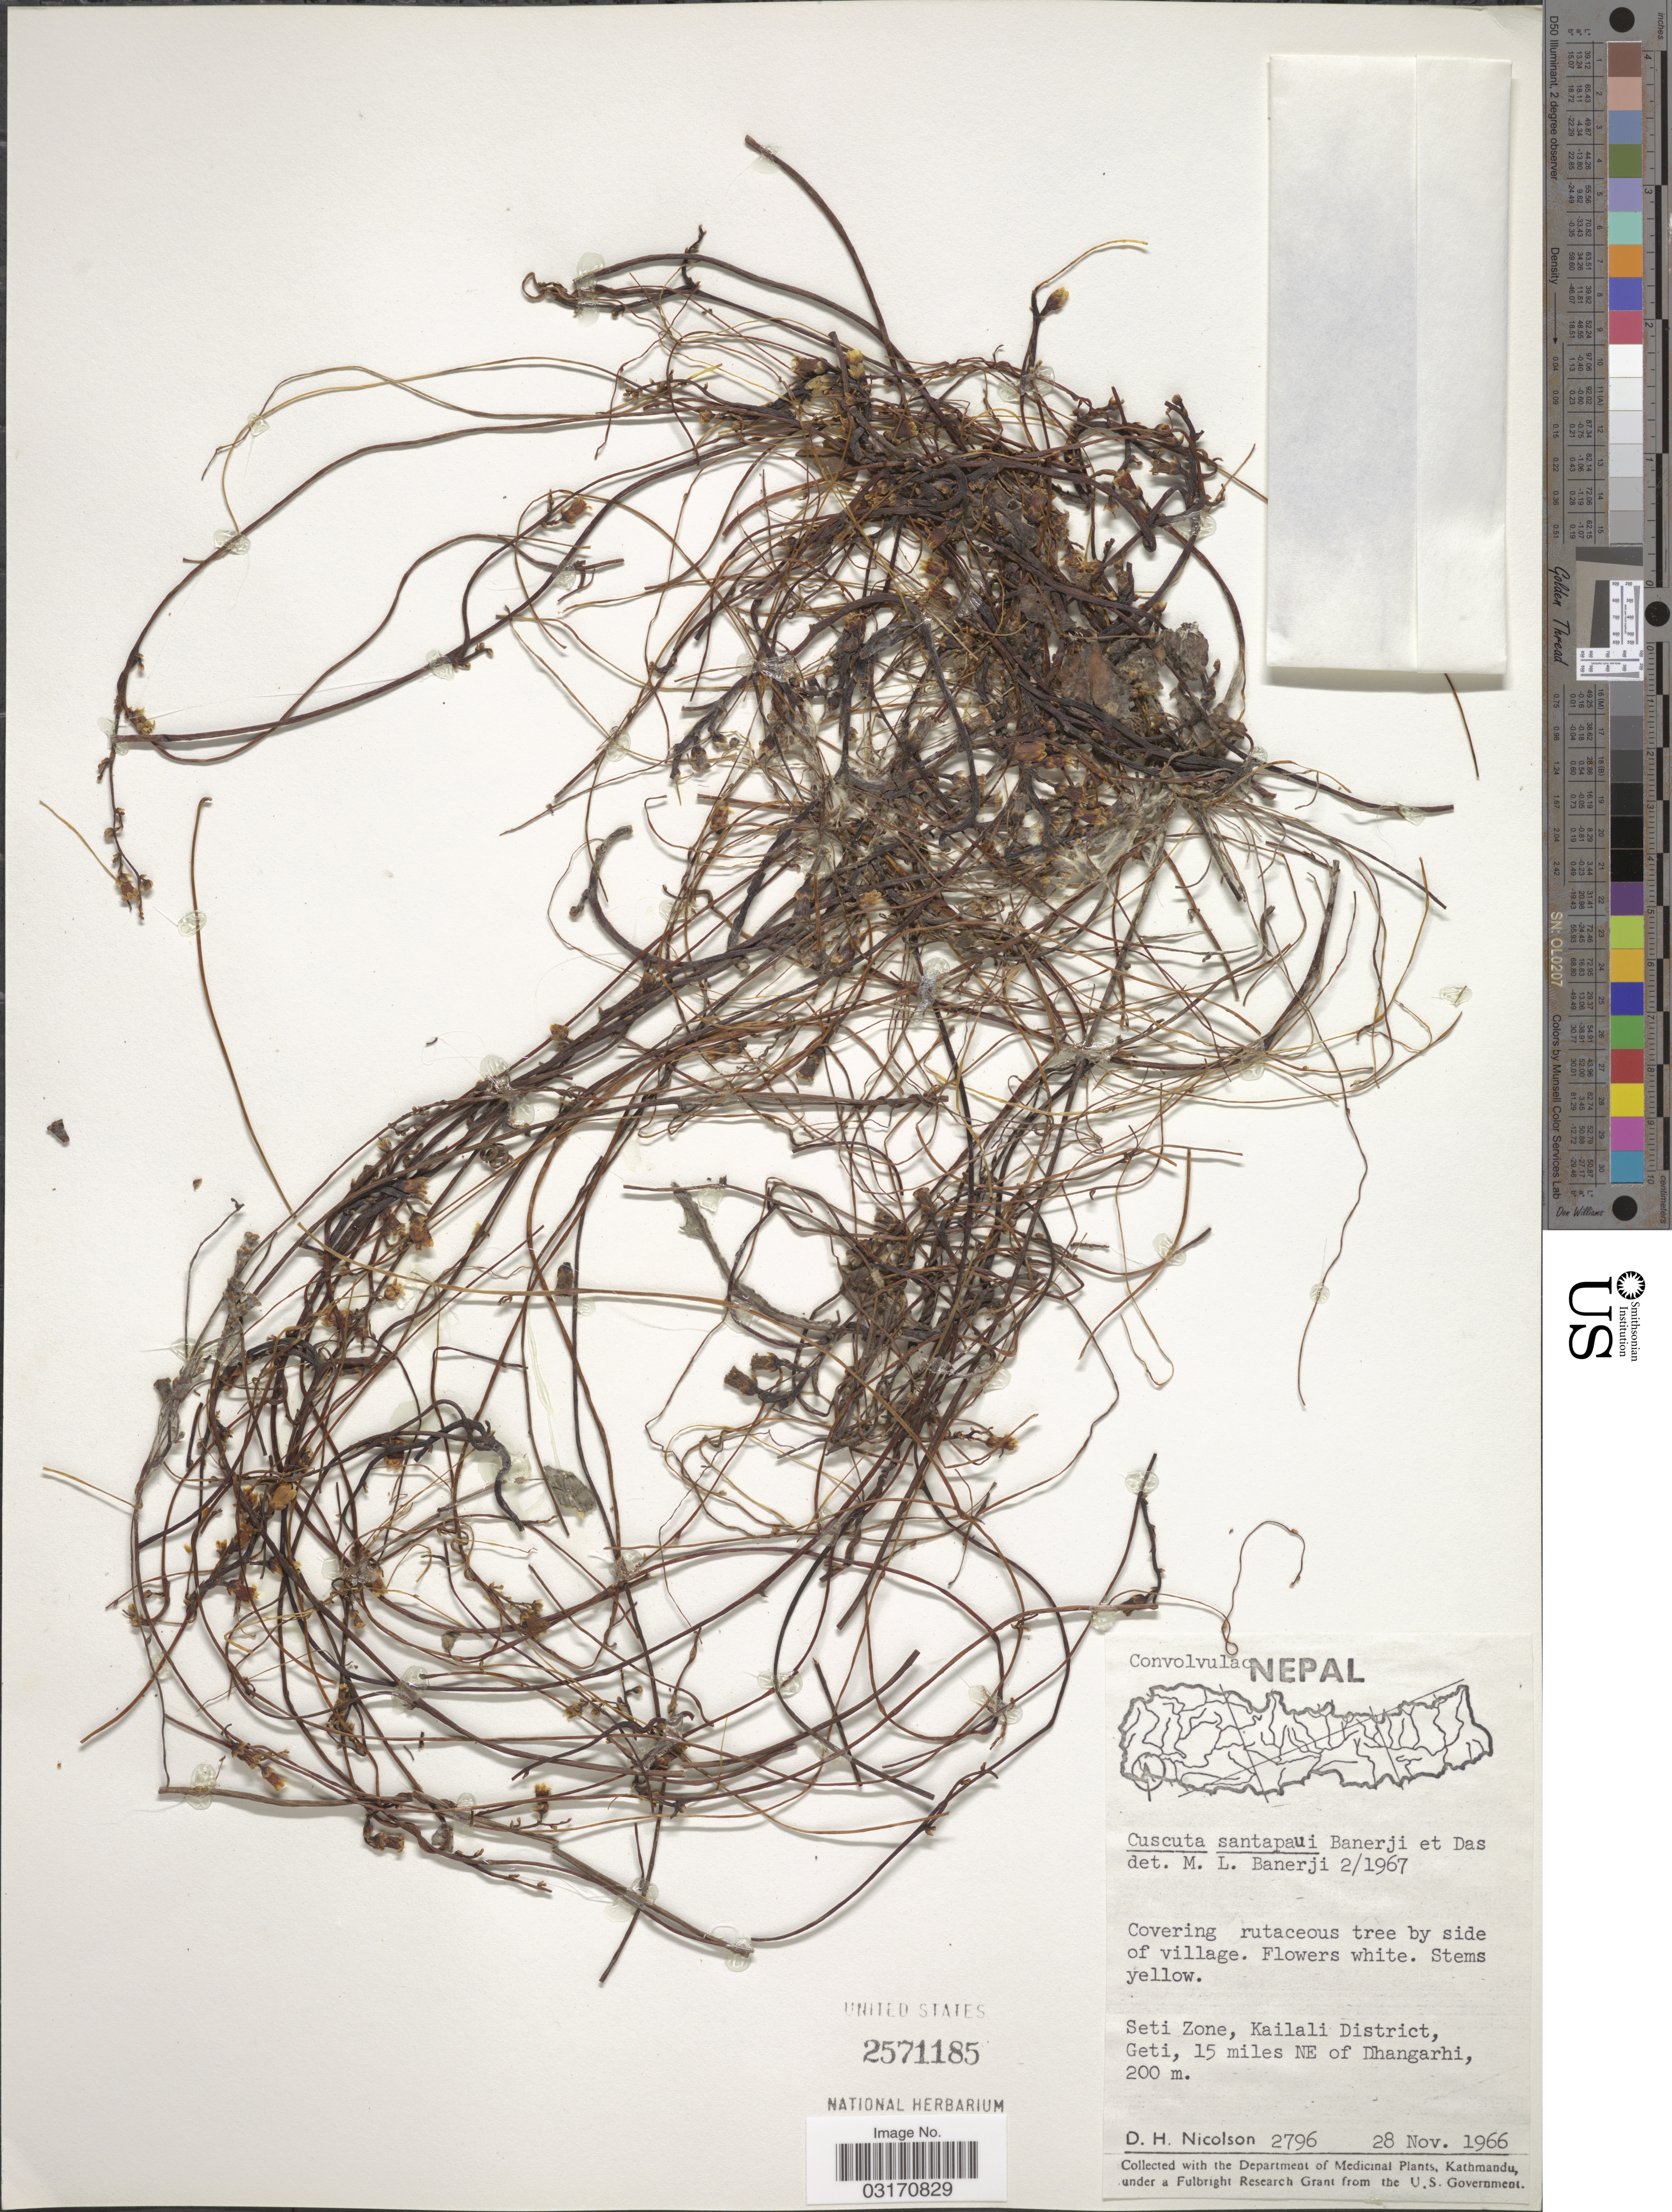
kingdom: Plantae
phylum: Tracheophyta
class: Magnoliopsida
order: Solanales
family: Convolvulaceae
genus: Cuscuta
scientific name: Cuscuta santapaui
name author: Banerji & S. Das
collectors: D. H. Nicolson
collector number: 2796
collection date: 1966-11-28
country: Nepal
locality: Seti Zone, Kailali District, Geti, 15 miles NE of Dhangarhi.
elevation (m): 200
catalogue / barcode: US 2571185